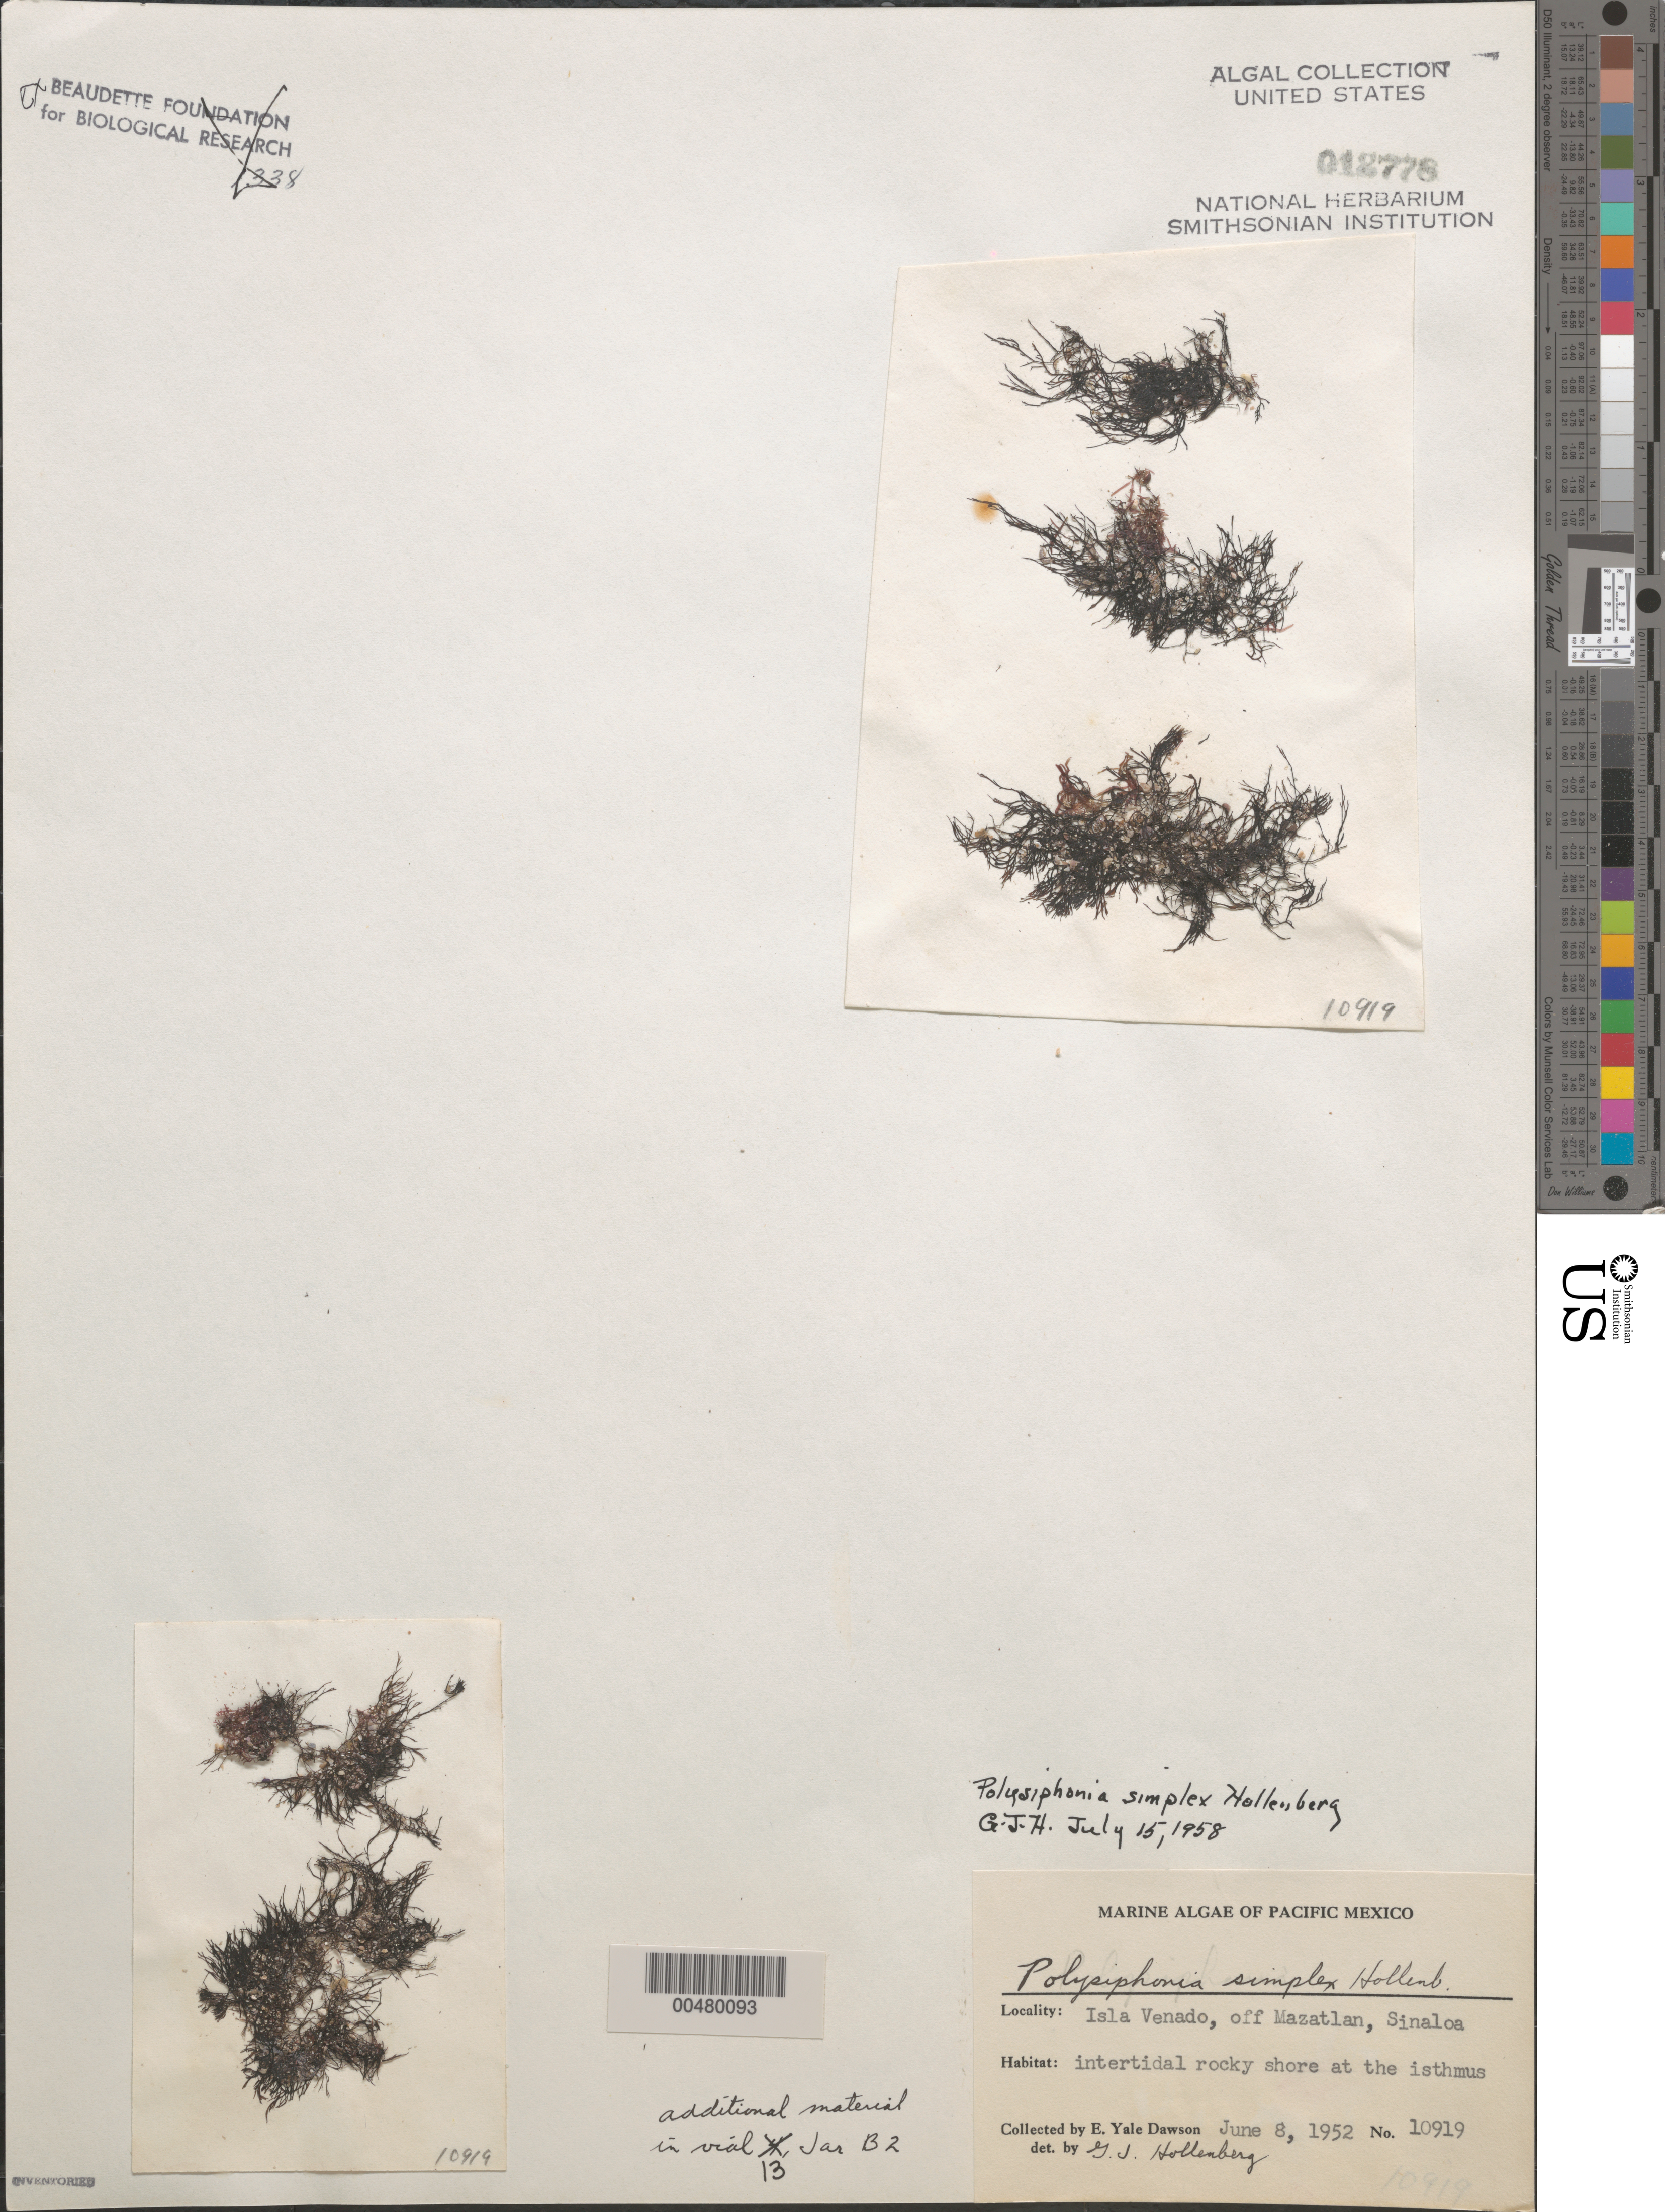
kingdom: Plantae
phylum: Rhodophyta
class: Florideophyceae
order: Ceramiales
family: Rhodomelaceae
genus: Melanothamnus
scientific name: Melanothamnus simplex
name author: (Hollenb.) Diaz-Tapia & Maggs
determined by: Algae name updating Project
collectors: E. Y. Dawson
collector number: EYD 10919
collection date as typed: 08 Jun 1952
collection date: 1952-06-08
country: Mexico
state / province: Sinaloa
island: Isla Venado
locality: Off Mazatlan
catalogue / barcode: US 12778